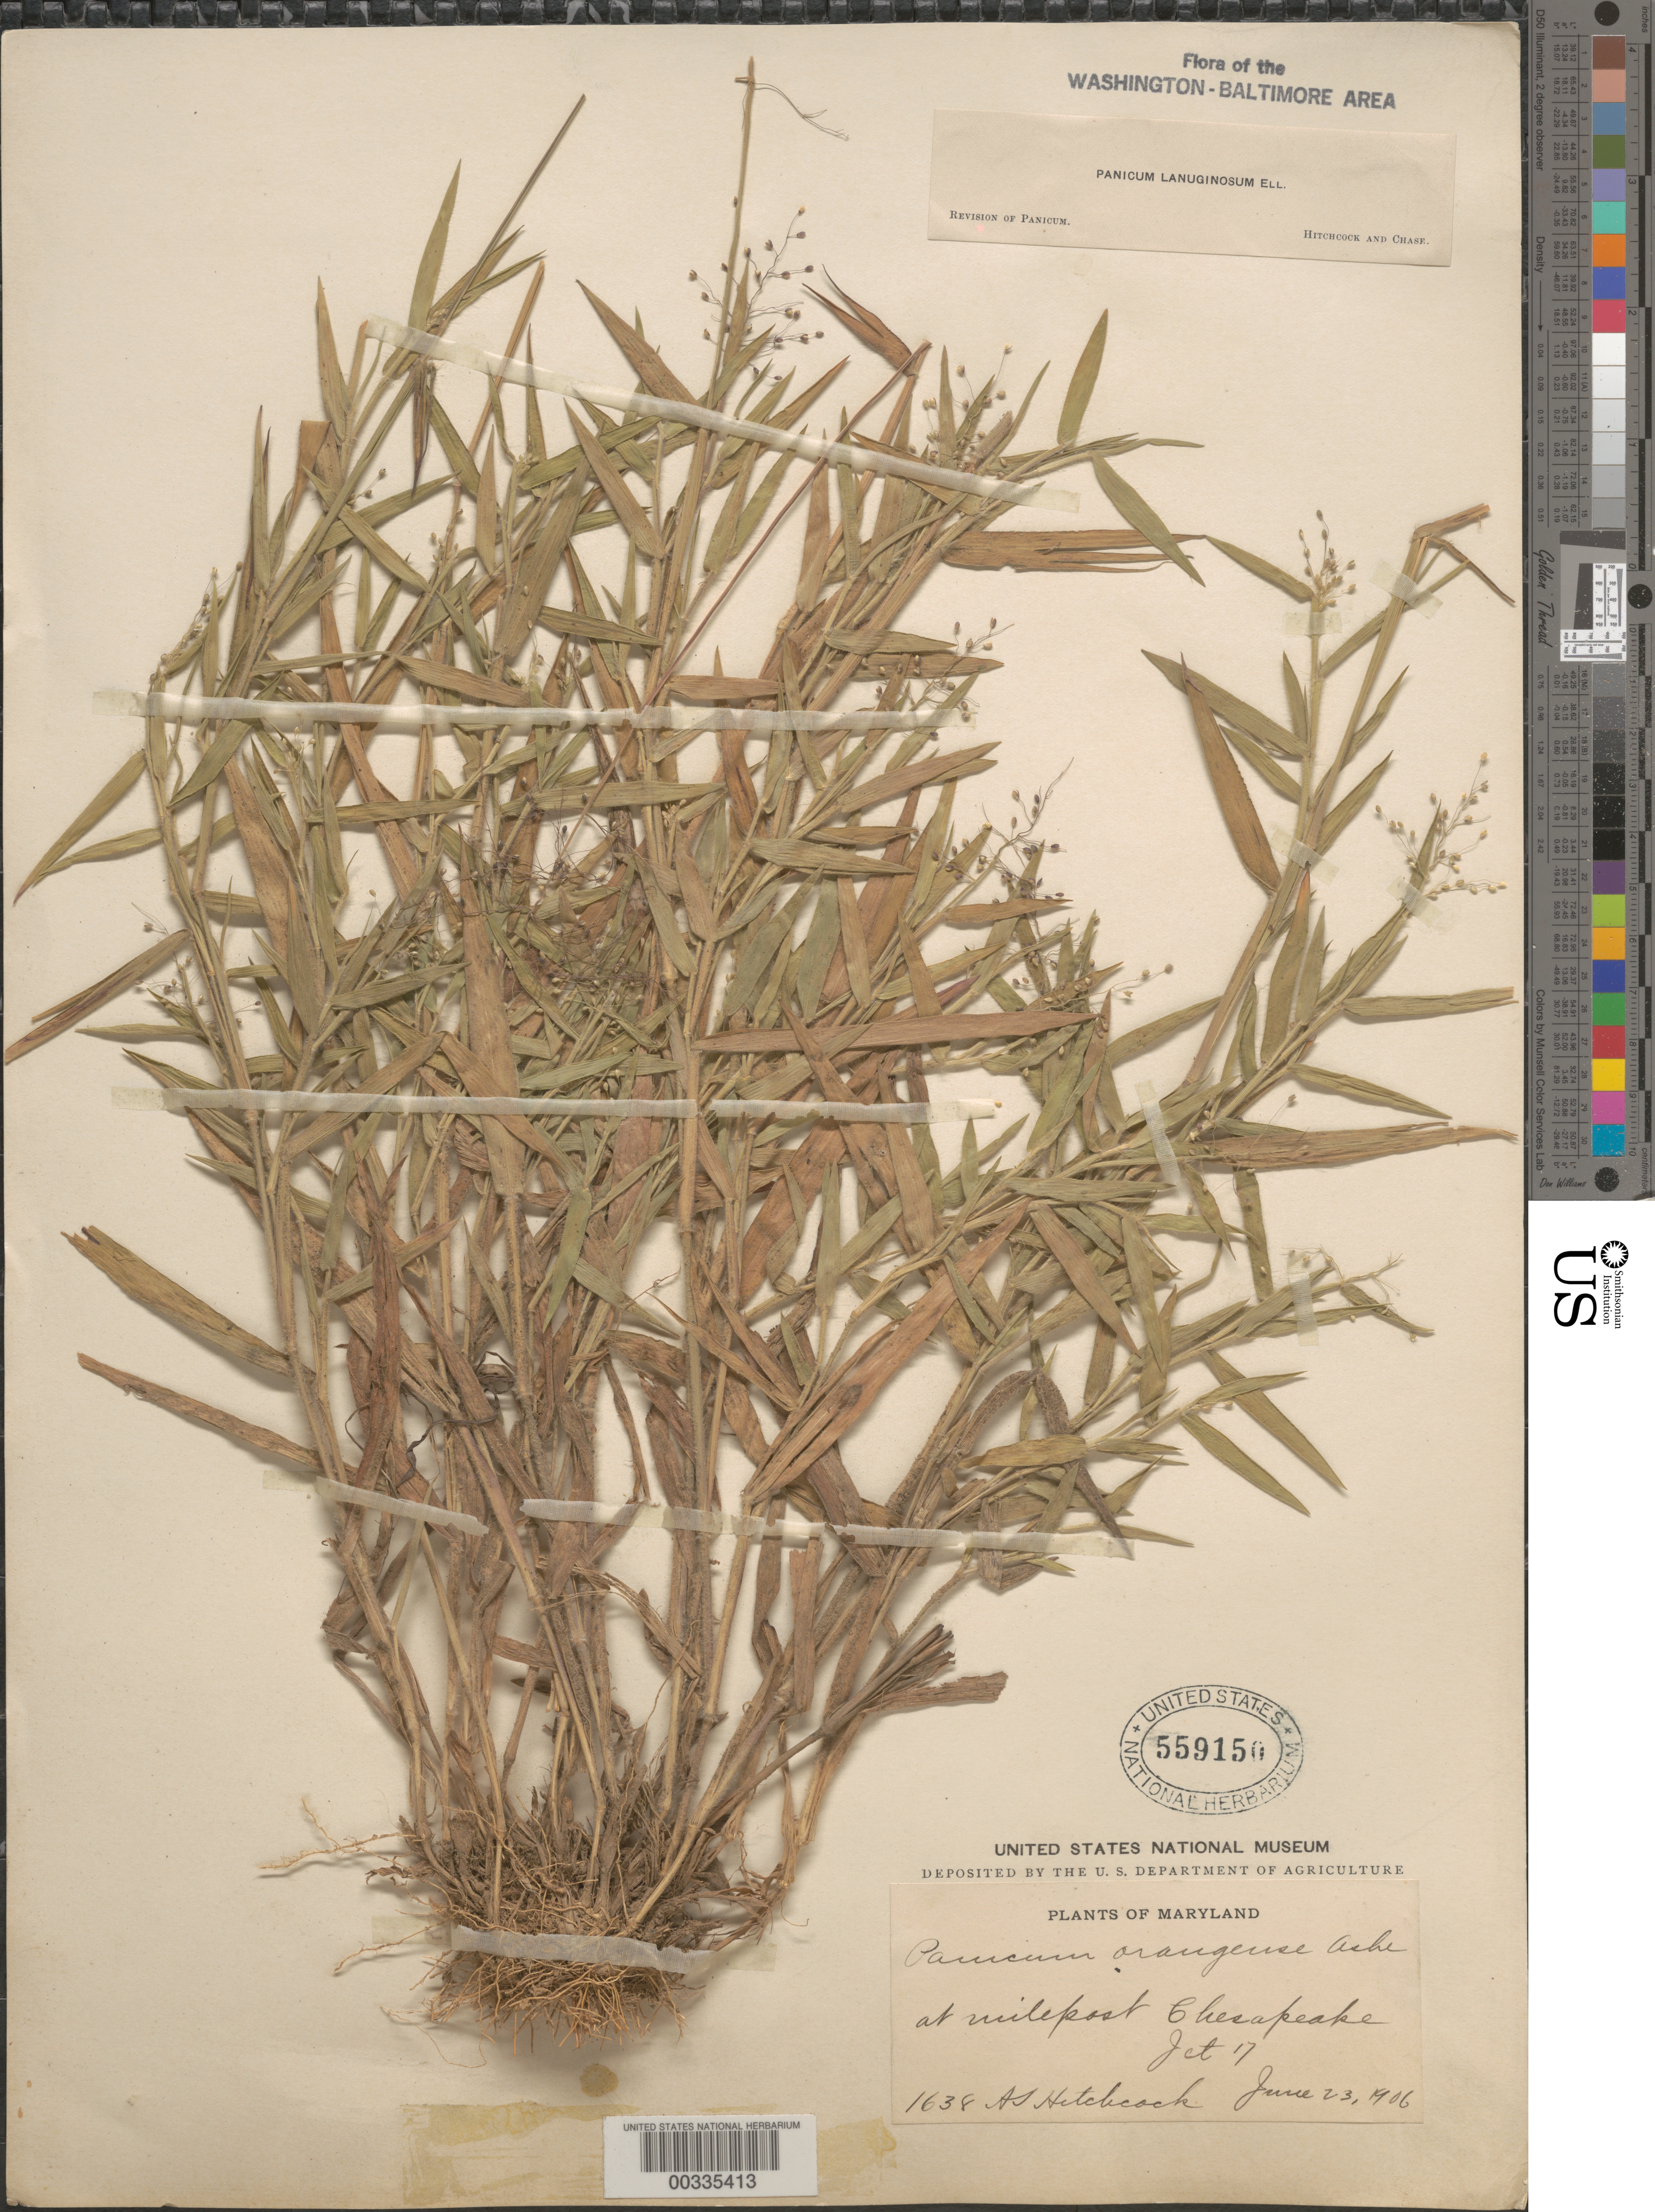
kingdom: Plantae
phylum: Tracheophyta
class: Liliopsida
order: Poales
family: Poaceae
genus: Dichanthelium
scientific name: Dichanthelium acuminatum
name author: (Sw.) Gould & C.A. Clark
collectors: A. S. Hitchcock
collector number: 1638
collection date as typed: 23 Jun 1906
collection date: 1906-06-23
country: United States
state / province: Maryland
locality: At Milepost Chesapeake Jct. 17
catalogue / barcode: US 559150